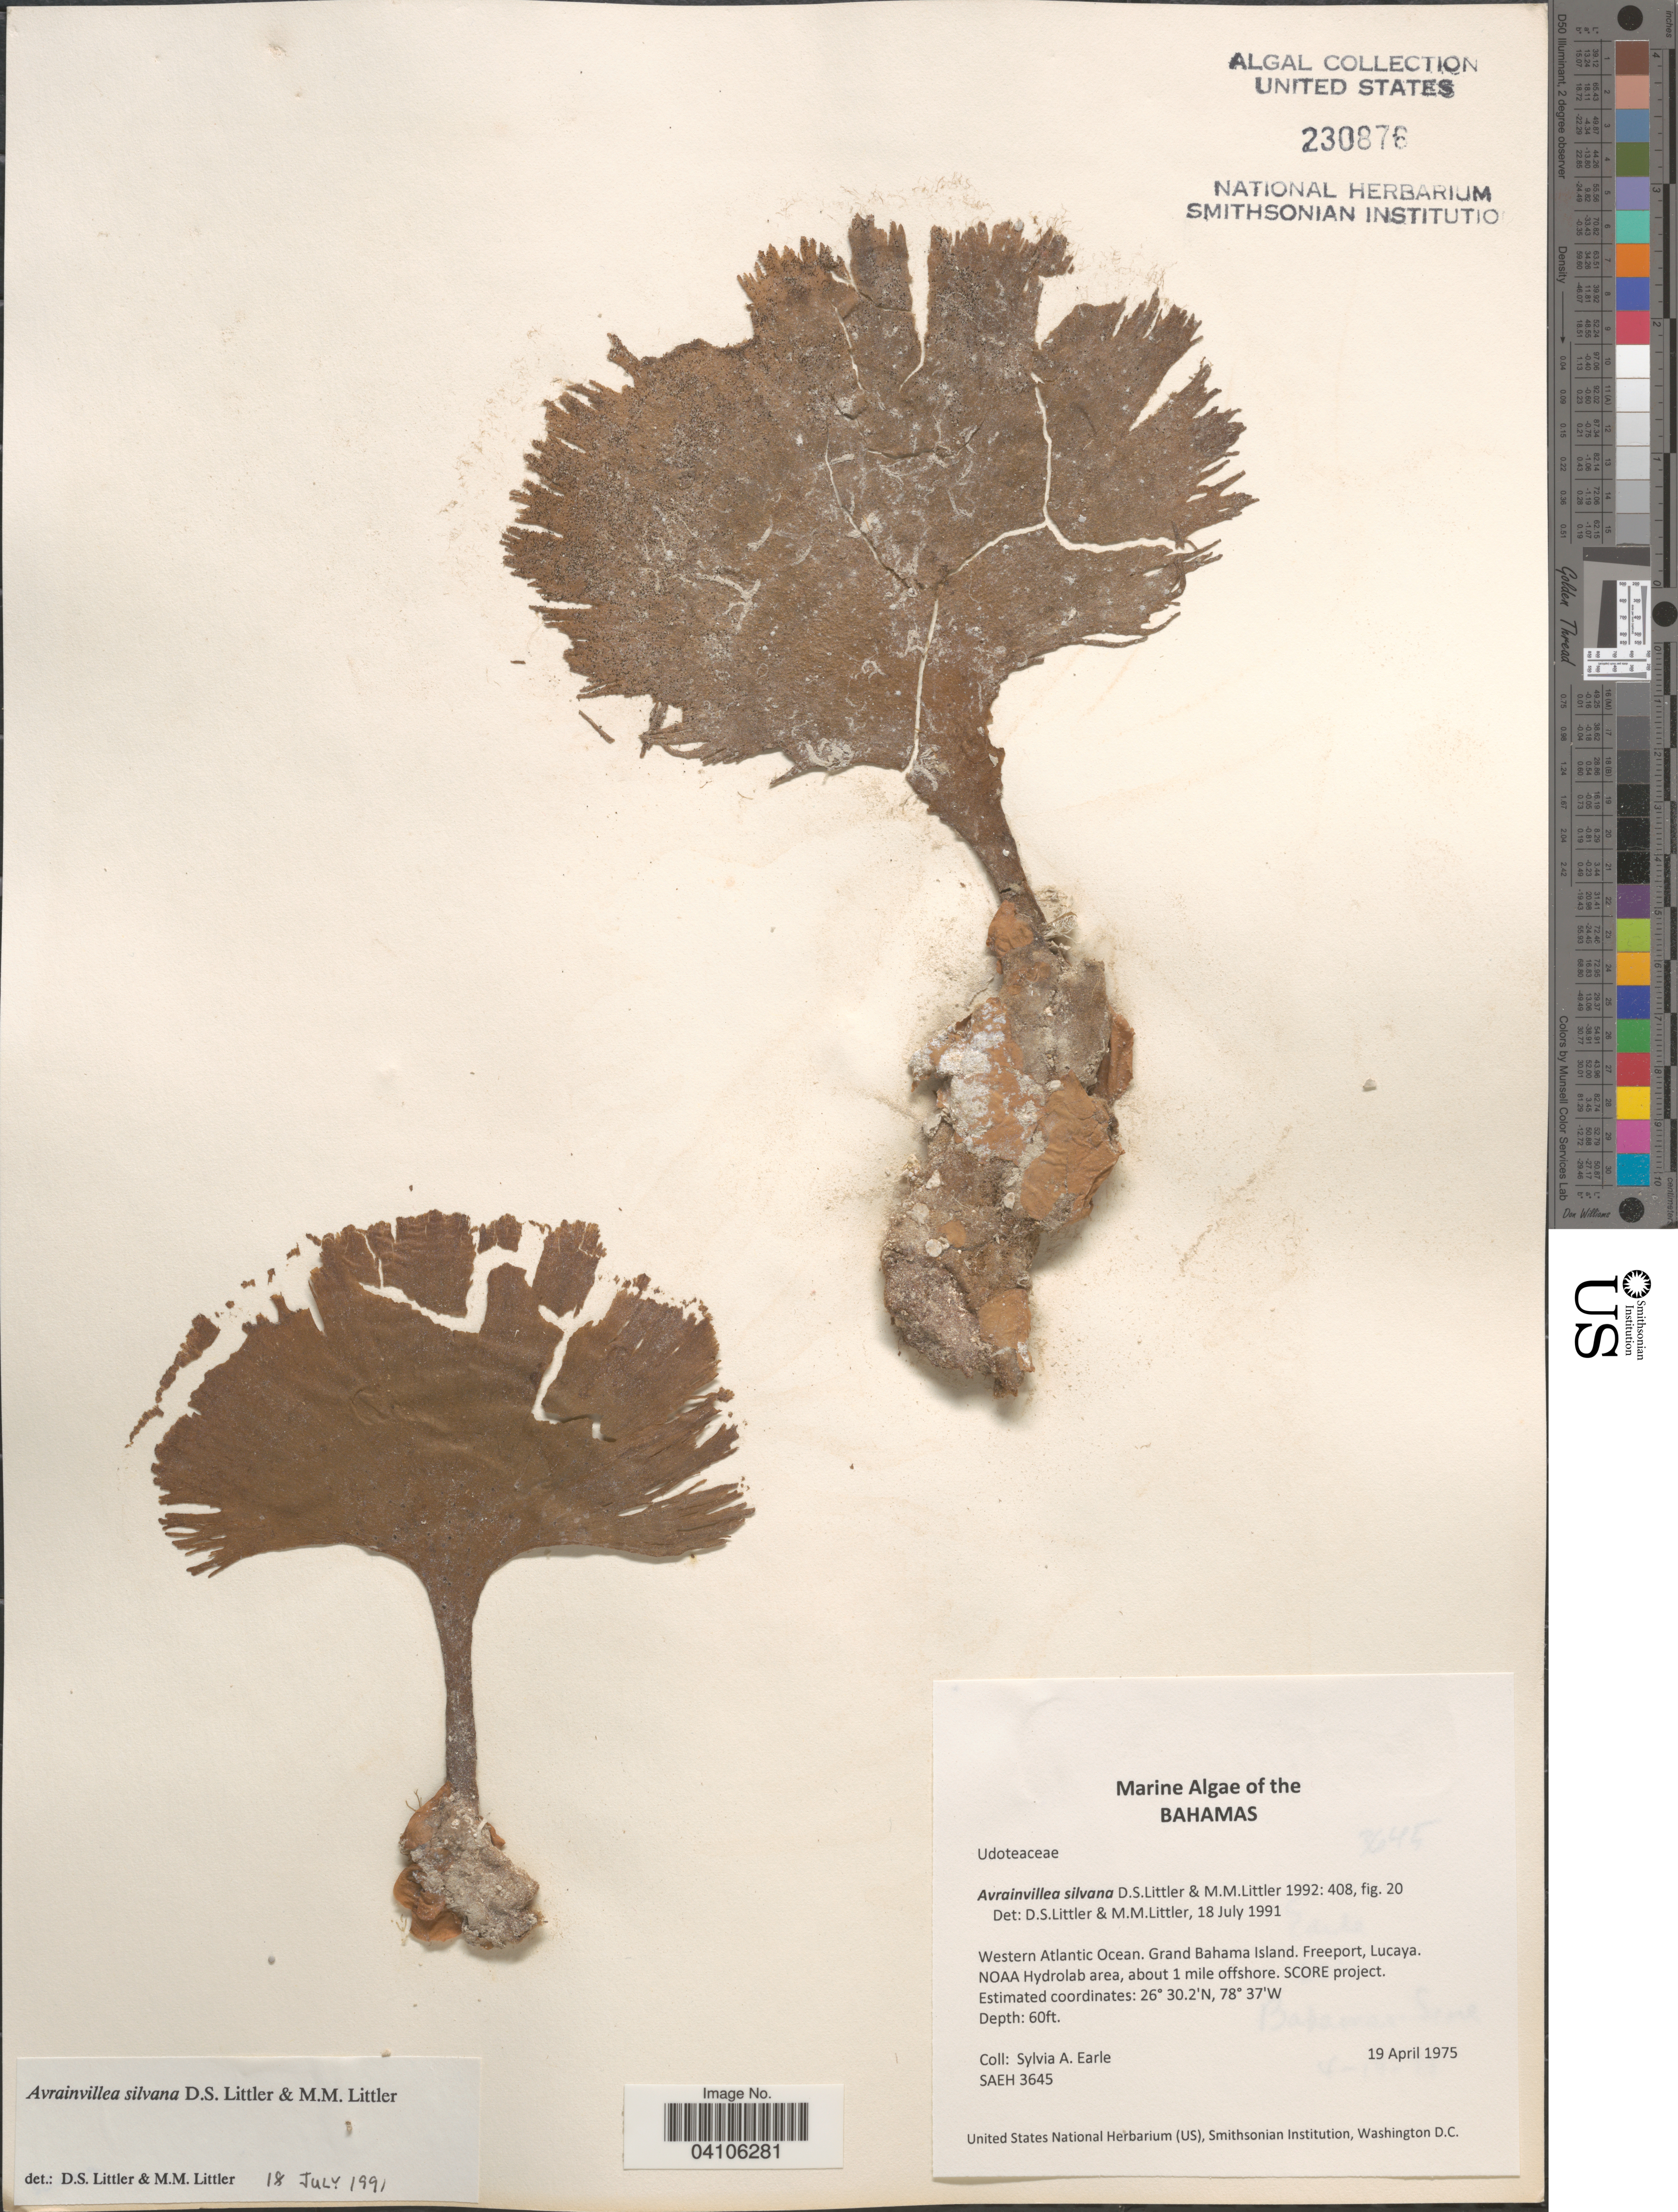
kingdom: Plantae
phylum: Chlorophyta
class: Ulvophyceae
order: Bryopsidales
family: Dichotomosiphonaceae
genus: Avrainvillea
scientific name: Avrainvillea silvana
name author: D.S. Littler & Littler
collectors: S. A. Earle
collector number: SAEH3645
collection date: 1975-04-19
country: Bahamas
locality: Western Atlantic Ocean. Grand Bahama Island. Freeport, Lucaya. NOAA Hydrolab area, about 1 mile offshore. SCORE project.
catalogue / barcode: US 230876